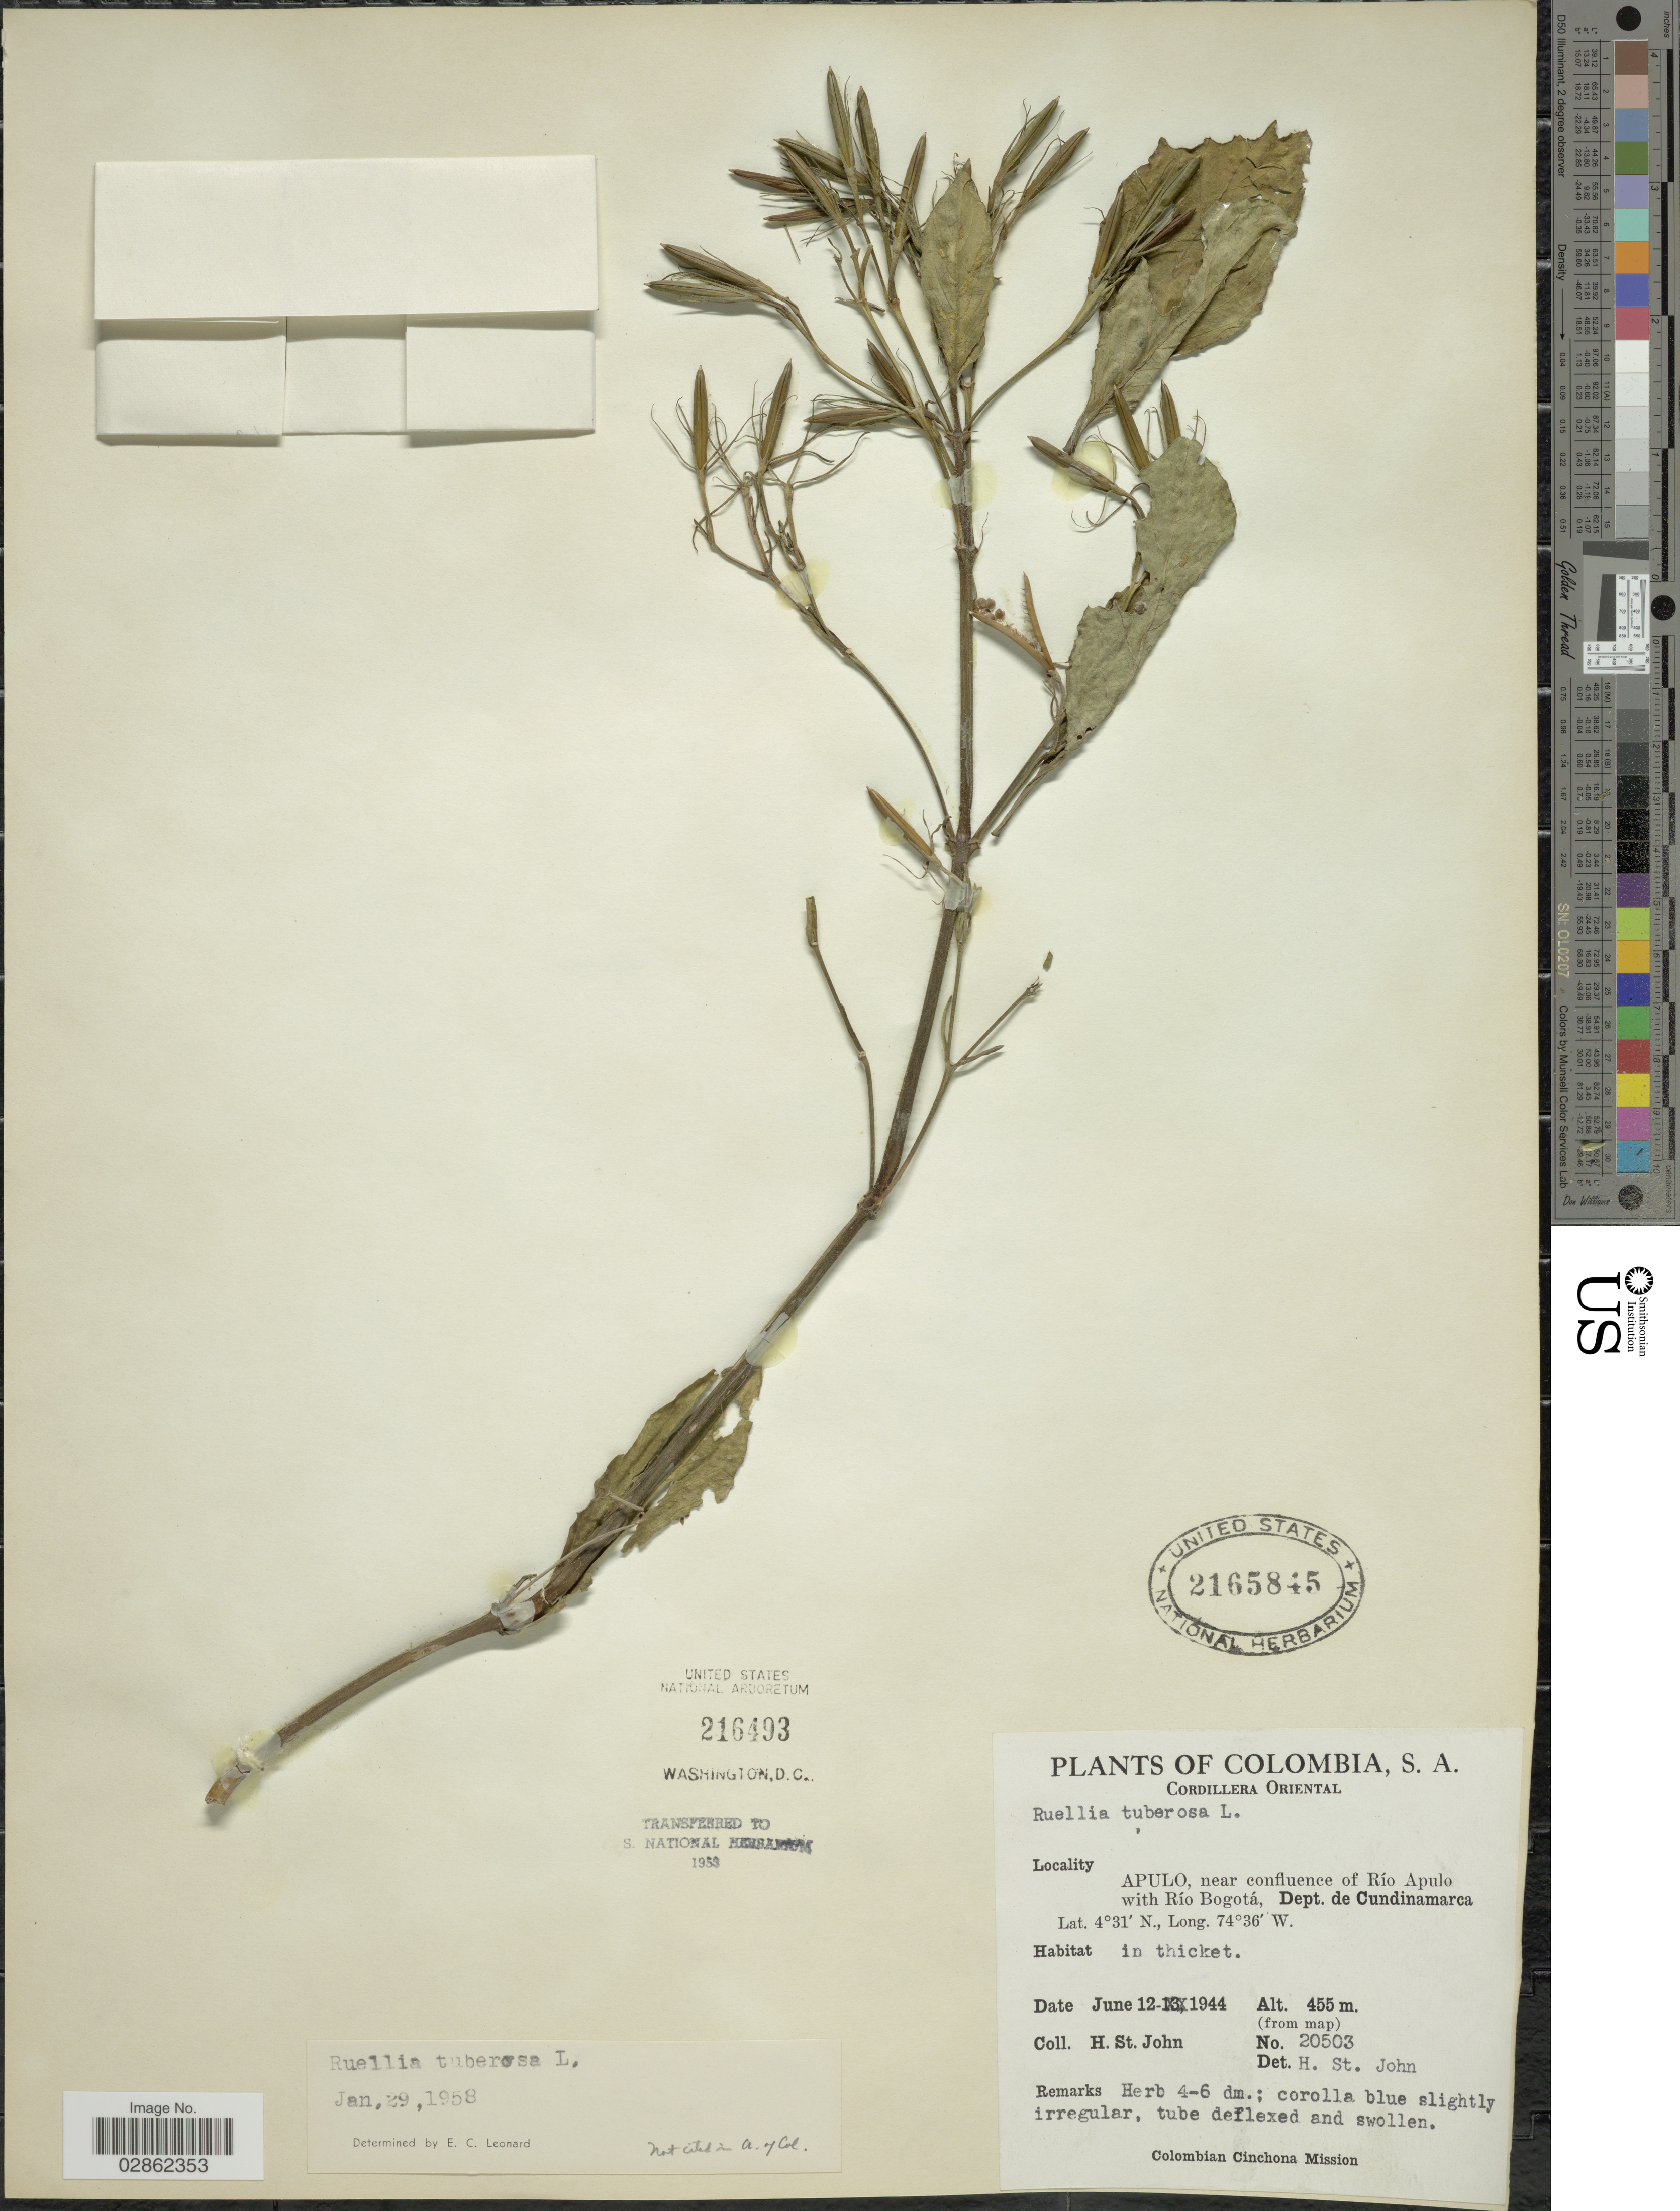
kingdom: Plantae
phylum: Tracheophyta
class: Magnoliopsida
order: Lamiales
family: Acanthaceae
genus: Ruellia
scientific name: Ruellia tuberosa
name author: L.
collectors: H. St. John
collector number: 20503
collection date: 1944-06-12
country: Colombia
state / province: Cundinamarca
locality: Cordillera Oriental. Apulo, near confluence of Río Apulo with Río Bogotá, Dept. of Cundinamarca.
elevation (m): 455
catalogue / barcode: US 2165845